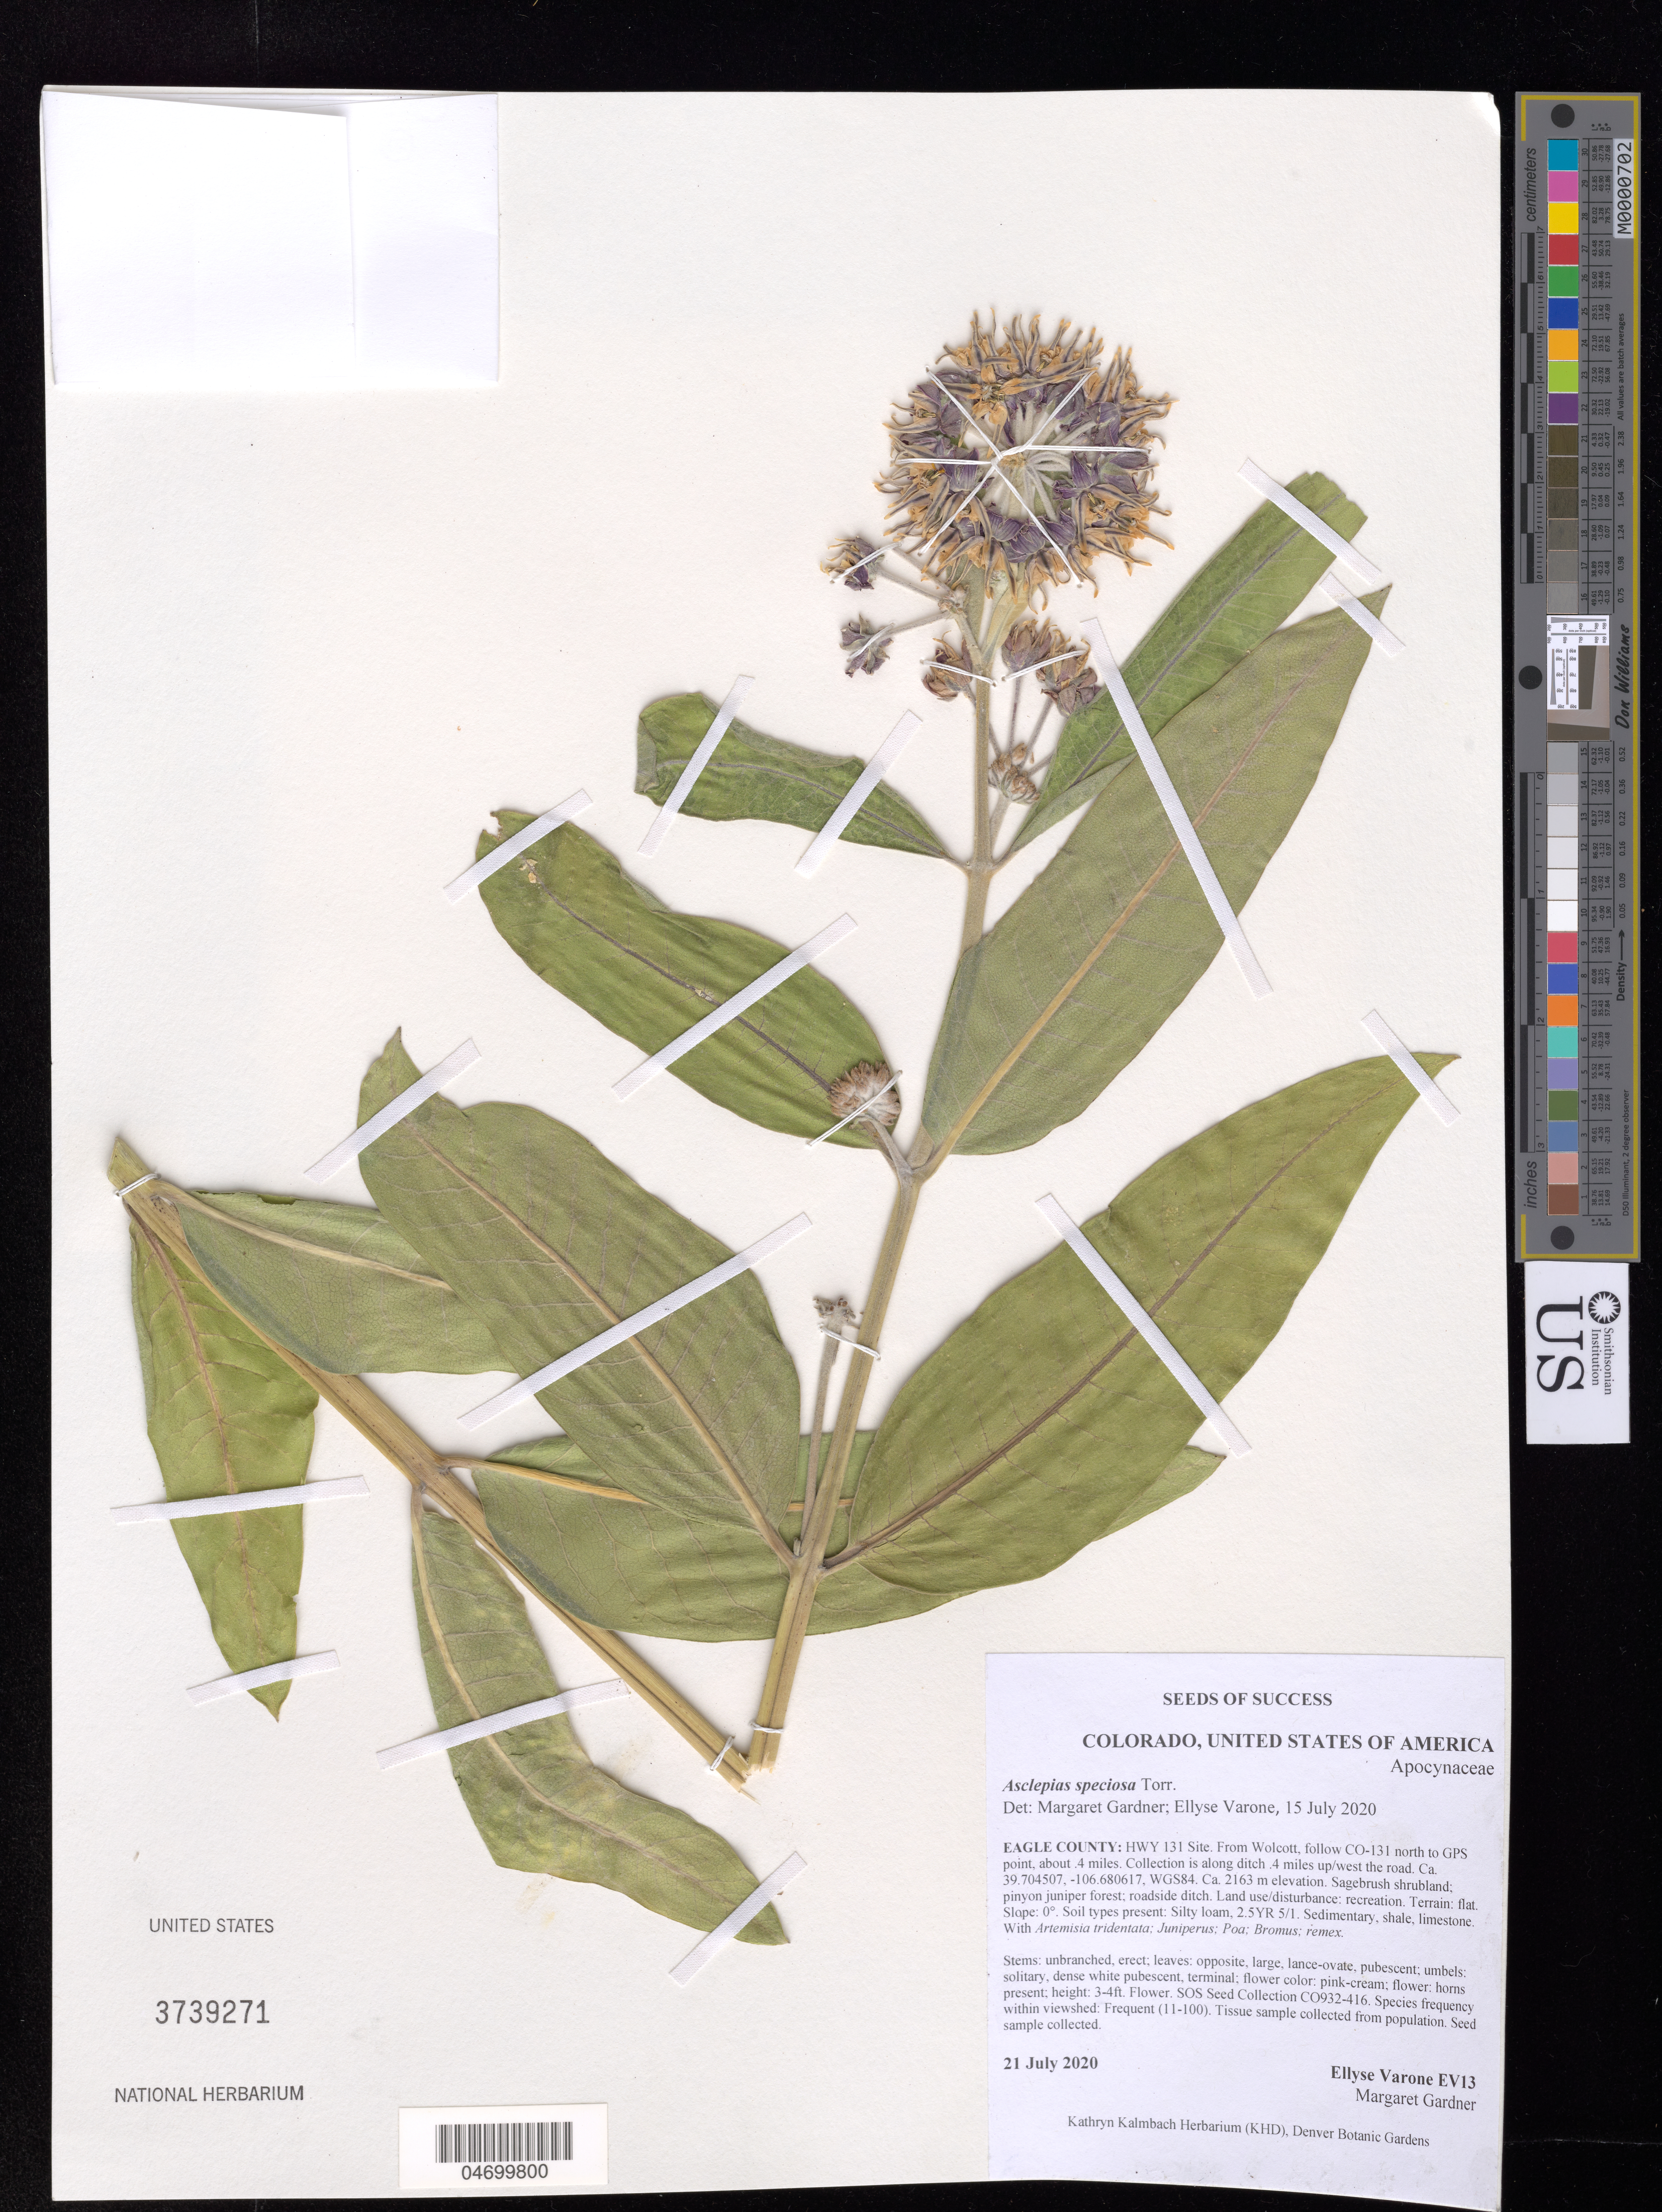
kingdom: Plantae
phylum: Tracheophyta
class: Magnoliopsida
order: Gentianales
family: Apocynaceae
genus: Asclepias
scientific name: Asclepias speciosa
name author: Torr.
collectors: E. Varone & M. Gardner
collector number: EV13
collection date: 2020-07-21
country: United States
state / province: Colorado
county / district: Eagle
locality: Hwy 131 Site.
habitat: Sagebrush shrubland, pinyon juniper forest, roadside ditch. Silty loam soil. With Artemisia tridentata, Juniperus, Poa, Bromus.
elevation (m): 2163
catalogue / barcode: US 3739271